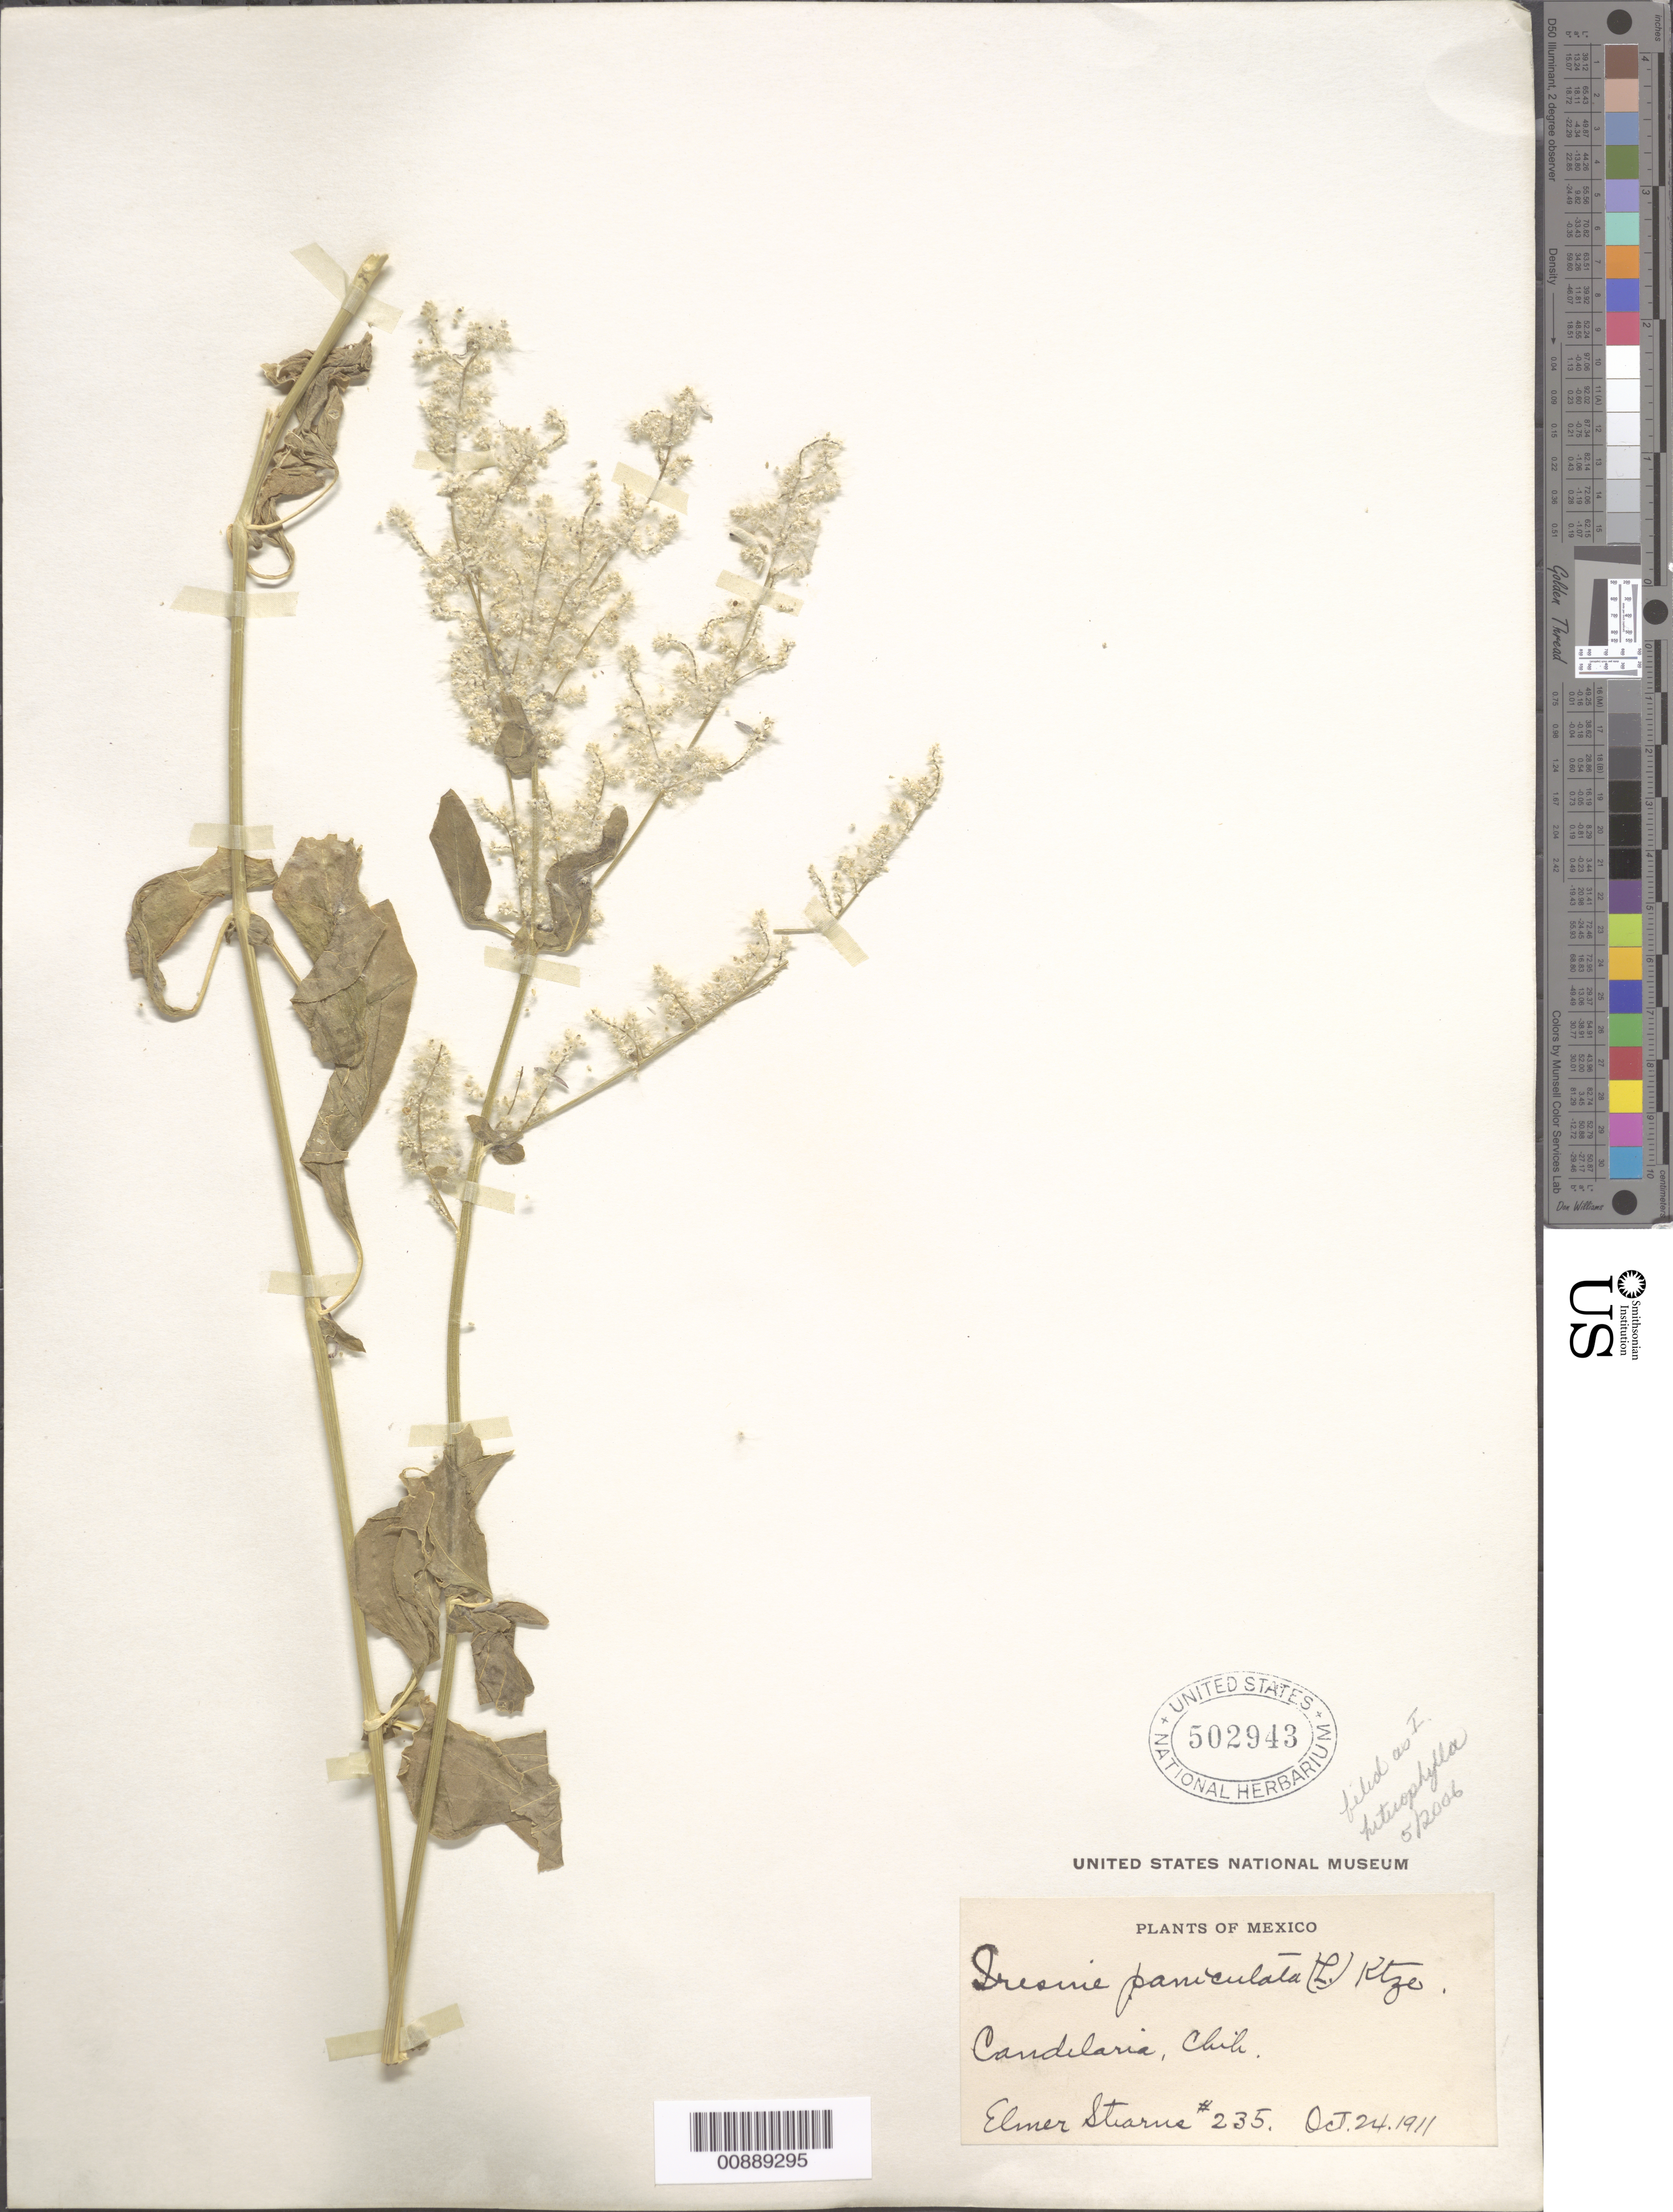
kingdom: Plantae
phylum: Tracheophyta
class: Magnoliopsida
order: Caryophyllales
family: Amaranthaceae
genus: Iresine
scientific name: Iresine heterophylla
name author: Standl.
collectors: E. Stearns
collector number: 235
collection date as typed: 24 Oct 1911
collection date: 1911-10-24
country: Mexico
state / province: Chihuahua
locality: Candelaria, Chihuahua.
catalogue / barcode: US 502943